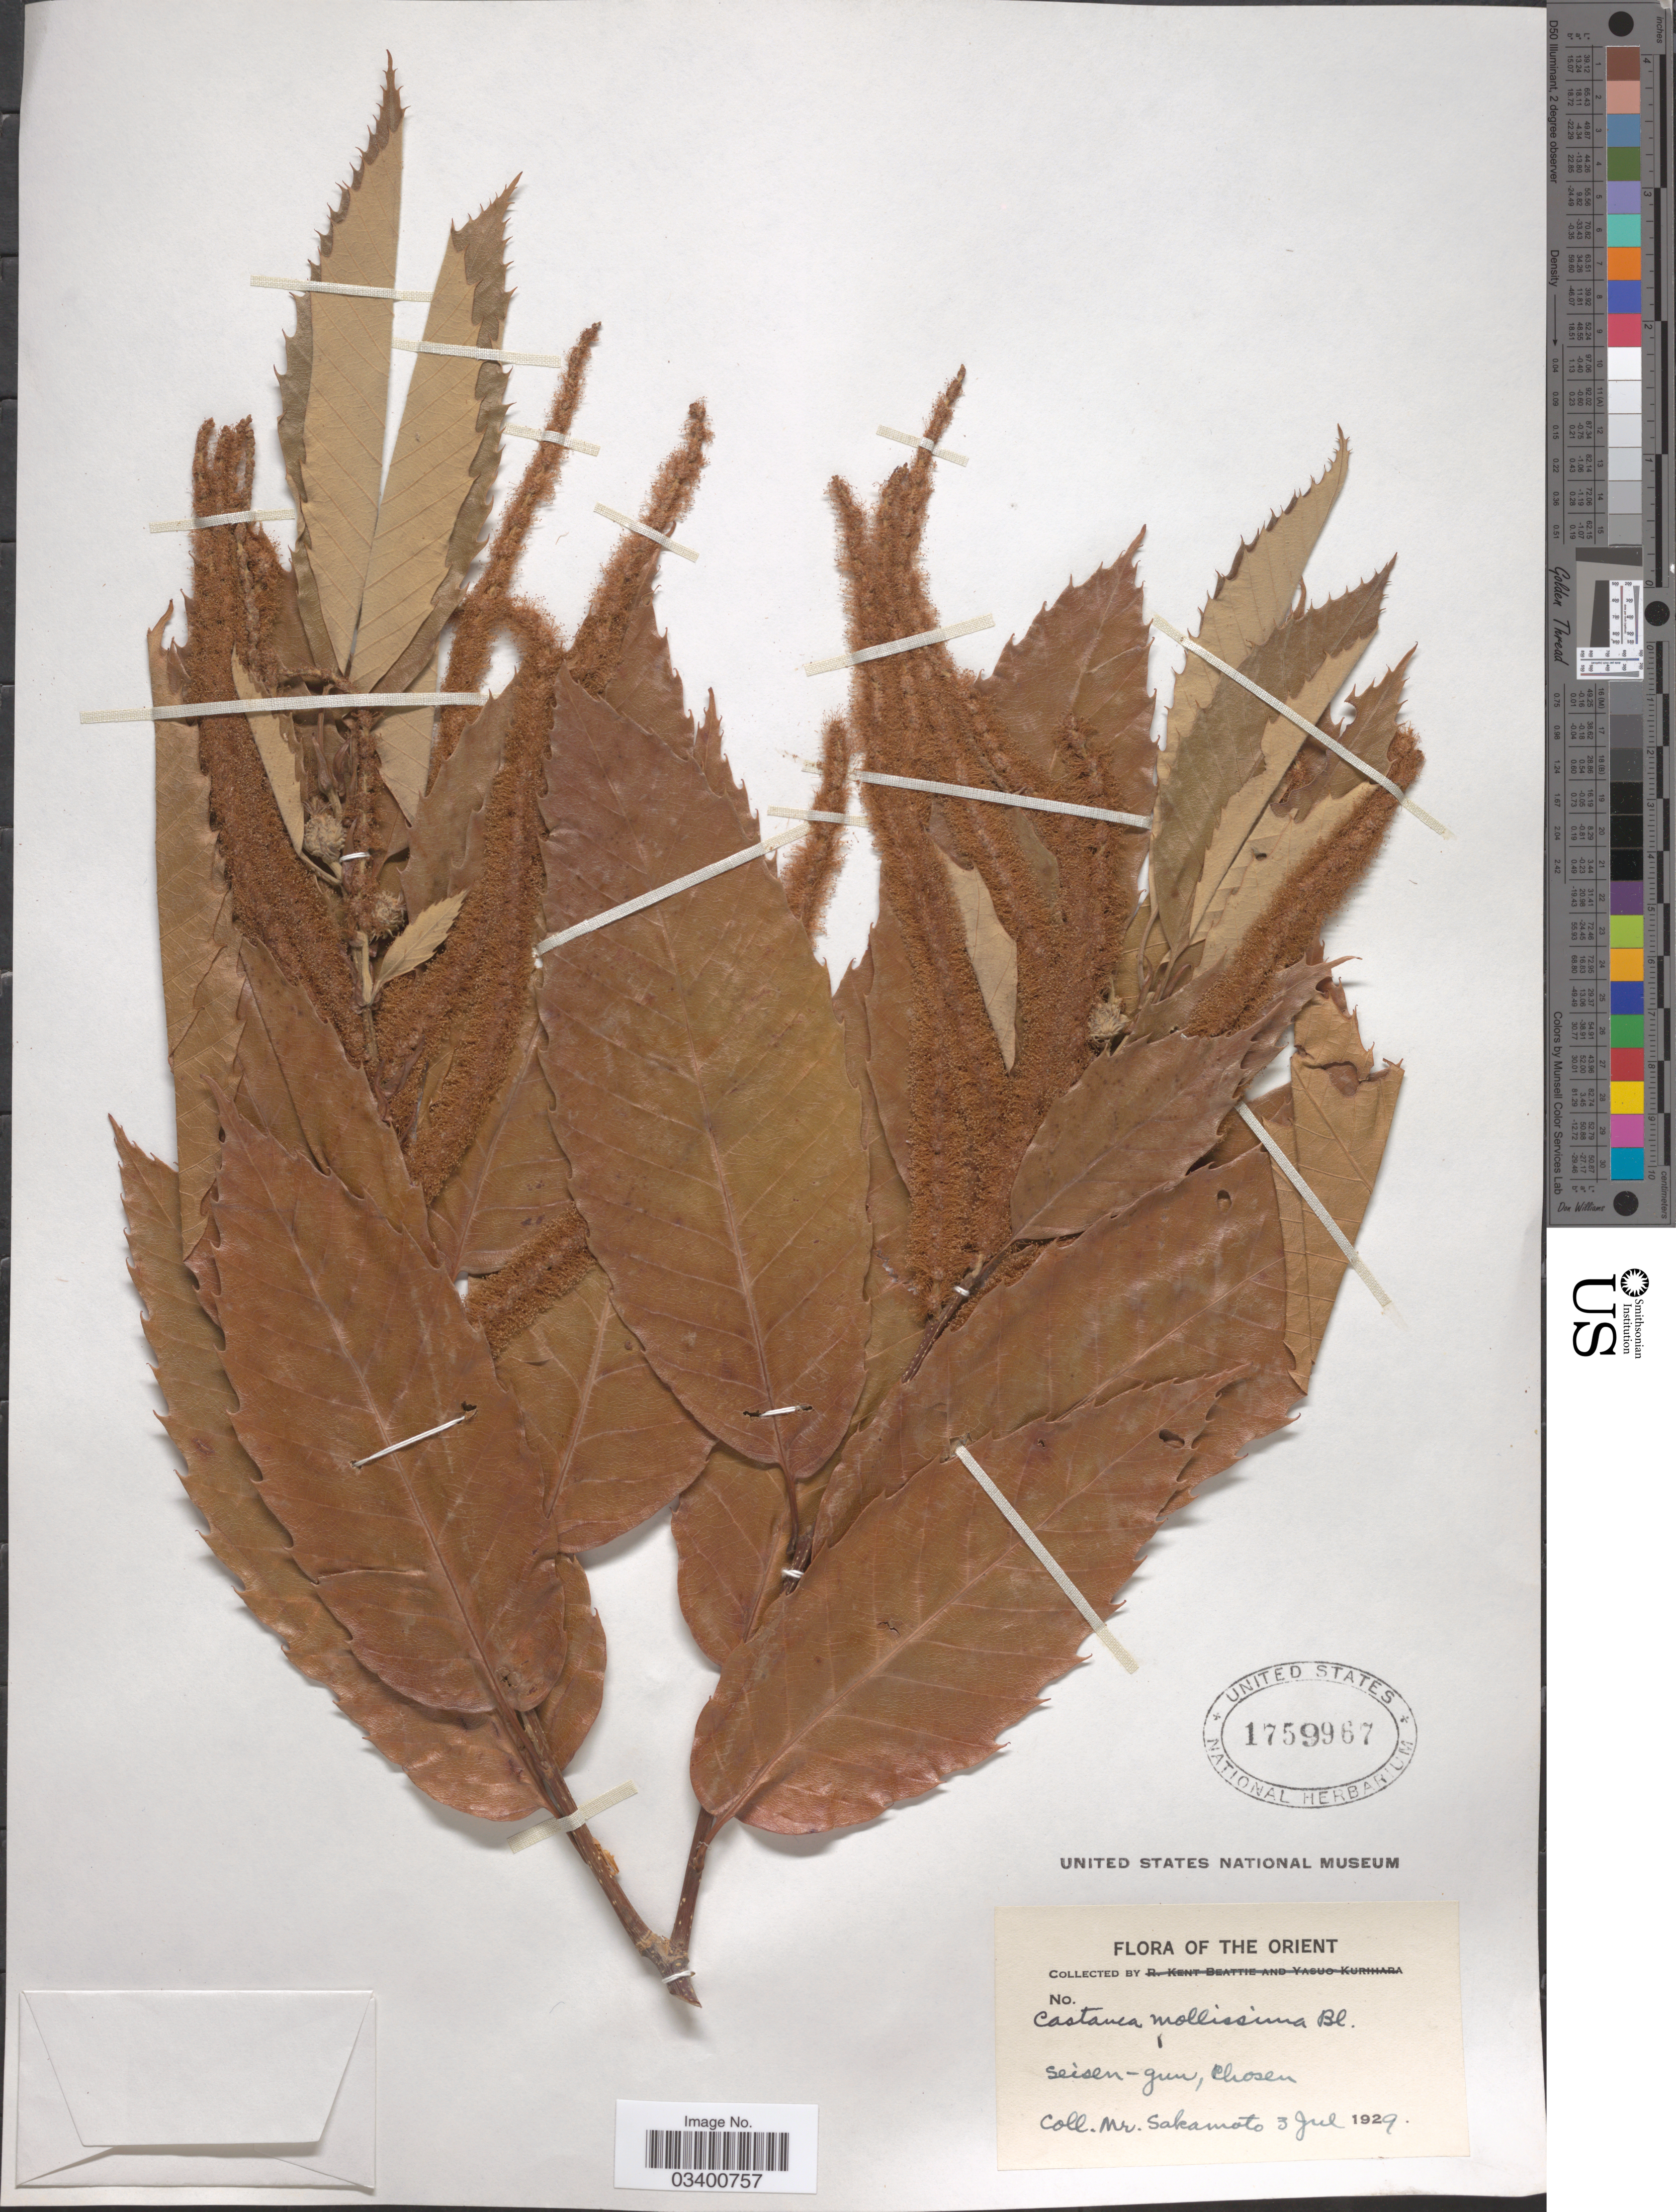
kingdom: Plantae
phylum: Tracheophyta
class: Magnoliopsida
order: Fagales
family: Fagaceae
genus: Castanea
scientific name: Castanea mollissima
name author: Blume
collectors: Mr. Sakamoto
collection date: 1929-07-03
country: North Korea / South Korea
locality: The Orient. Seisen-gun, Chosen.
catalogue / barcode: US 1759967